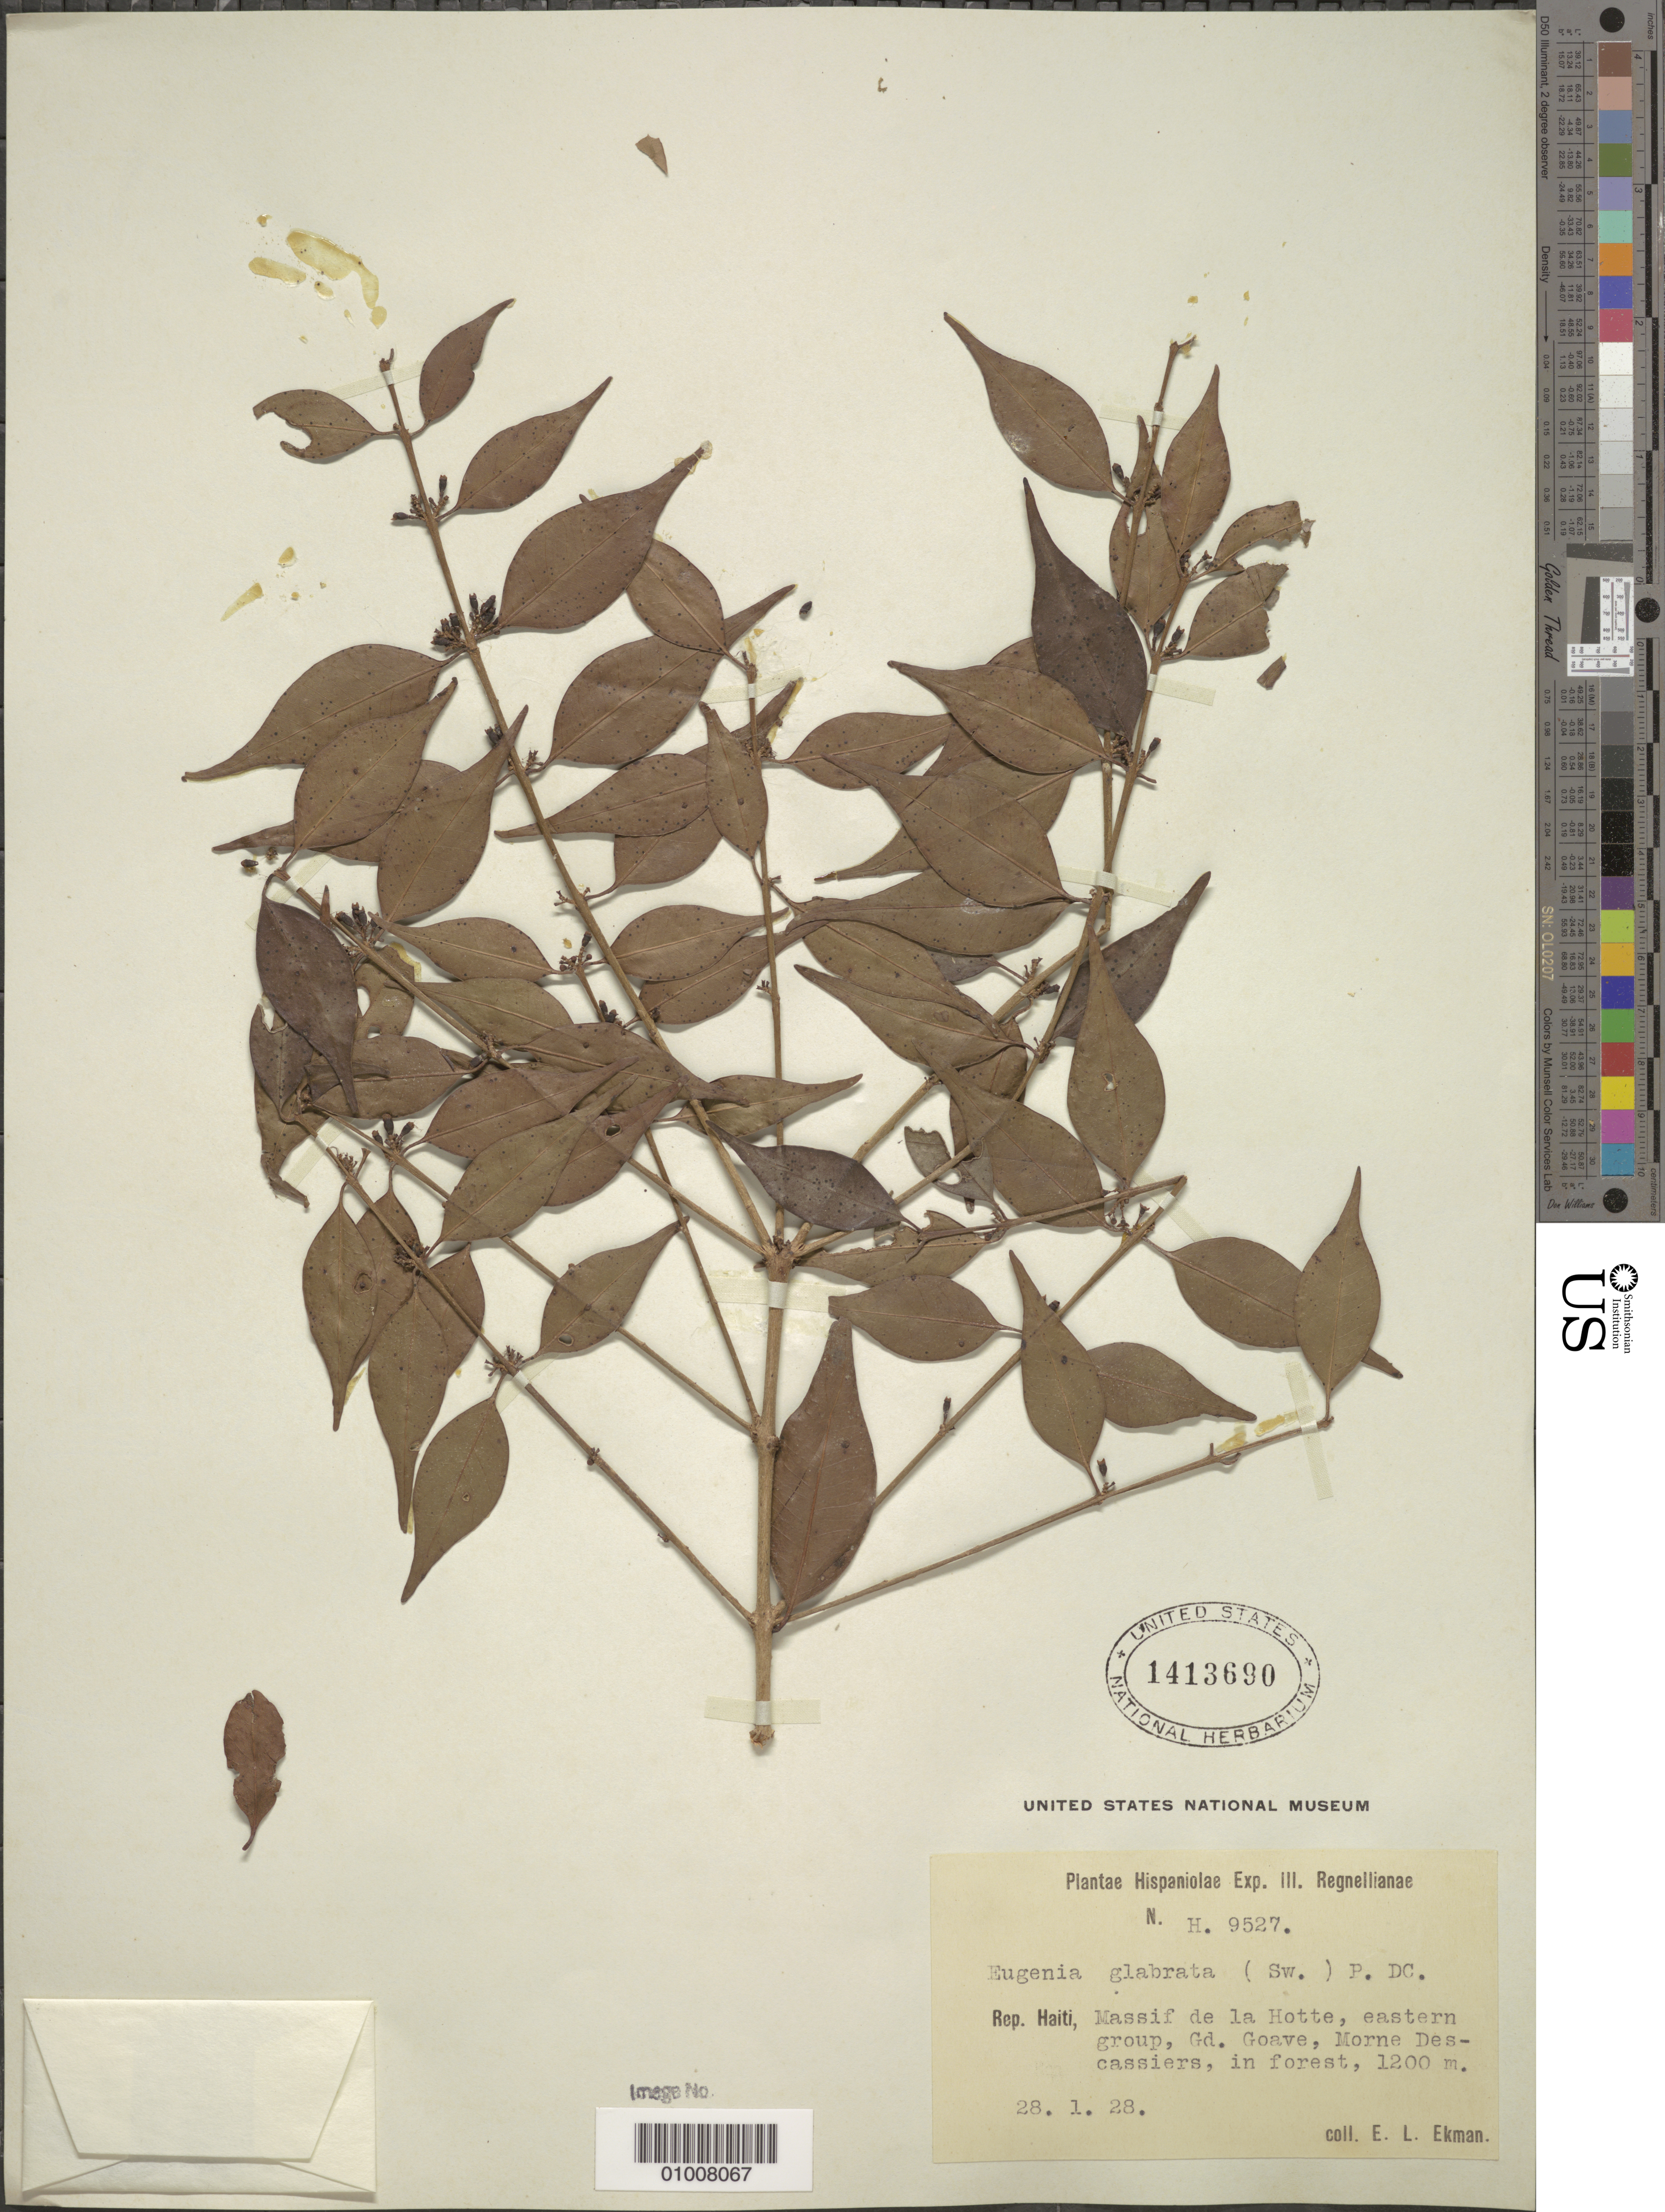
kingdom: Plantae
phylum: Tracheophyta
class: Magnoliopsida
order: Myrtales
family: Myrtaceae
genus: Eugenia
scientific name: Eugenia glabrata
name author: (Sw.) DC.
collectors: E. L. Ekman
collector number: H 9527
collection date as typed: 28 Jan 1928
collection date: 1928-01-28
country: Haiti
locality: Massif de la Hotte, eastern group, Gd. Goave, Morne Descassiers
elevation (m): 1200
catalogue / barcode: US 1413690